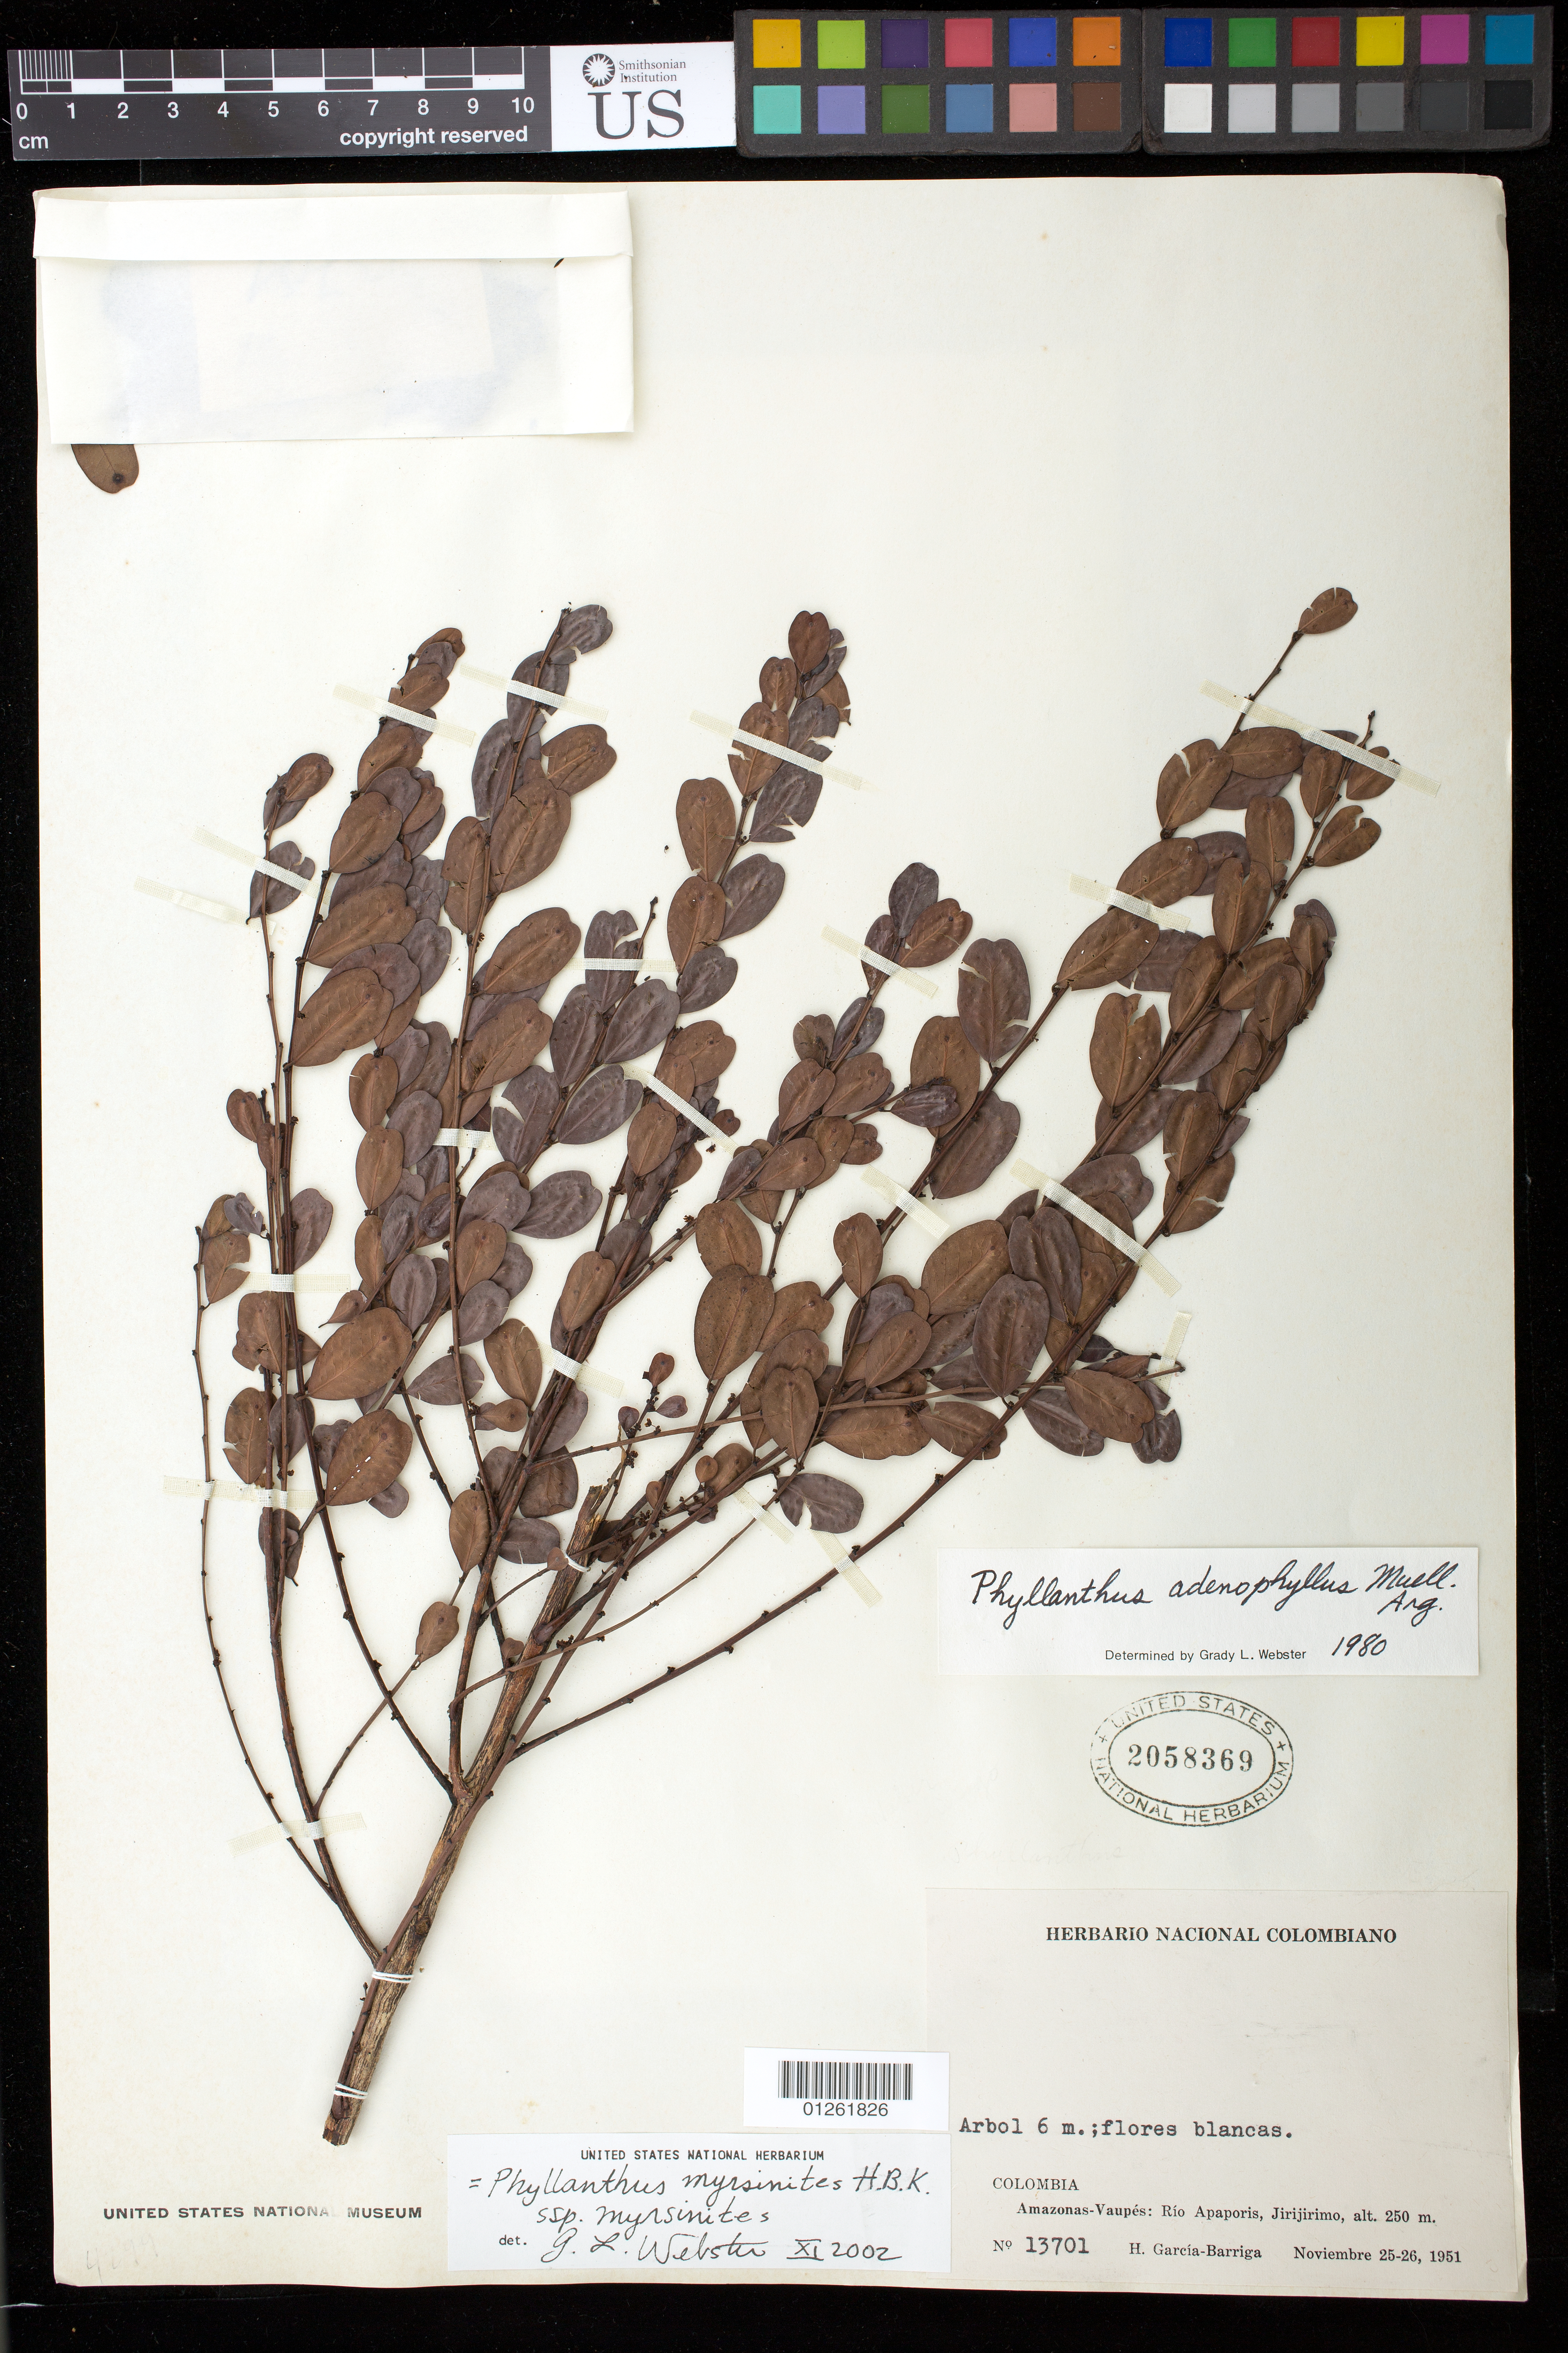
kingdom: Plantae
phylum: Tracheophyta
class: Magnoliopsida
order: Malpighiales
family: Phyllanthaceae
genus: Phyllanthus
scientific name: Phyllanthus myrsinites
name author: Kunth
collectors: H. García Barriga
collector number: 13701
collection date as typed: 25-26 Nov 1951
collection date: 1951-11-25/1951-11-26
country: Colombia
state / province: Amazônas / Vaupés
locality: Rio Apaporis, Jirijirimo.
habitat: Tree.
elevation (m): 250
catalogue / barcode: US 2058369